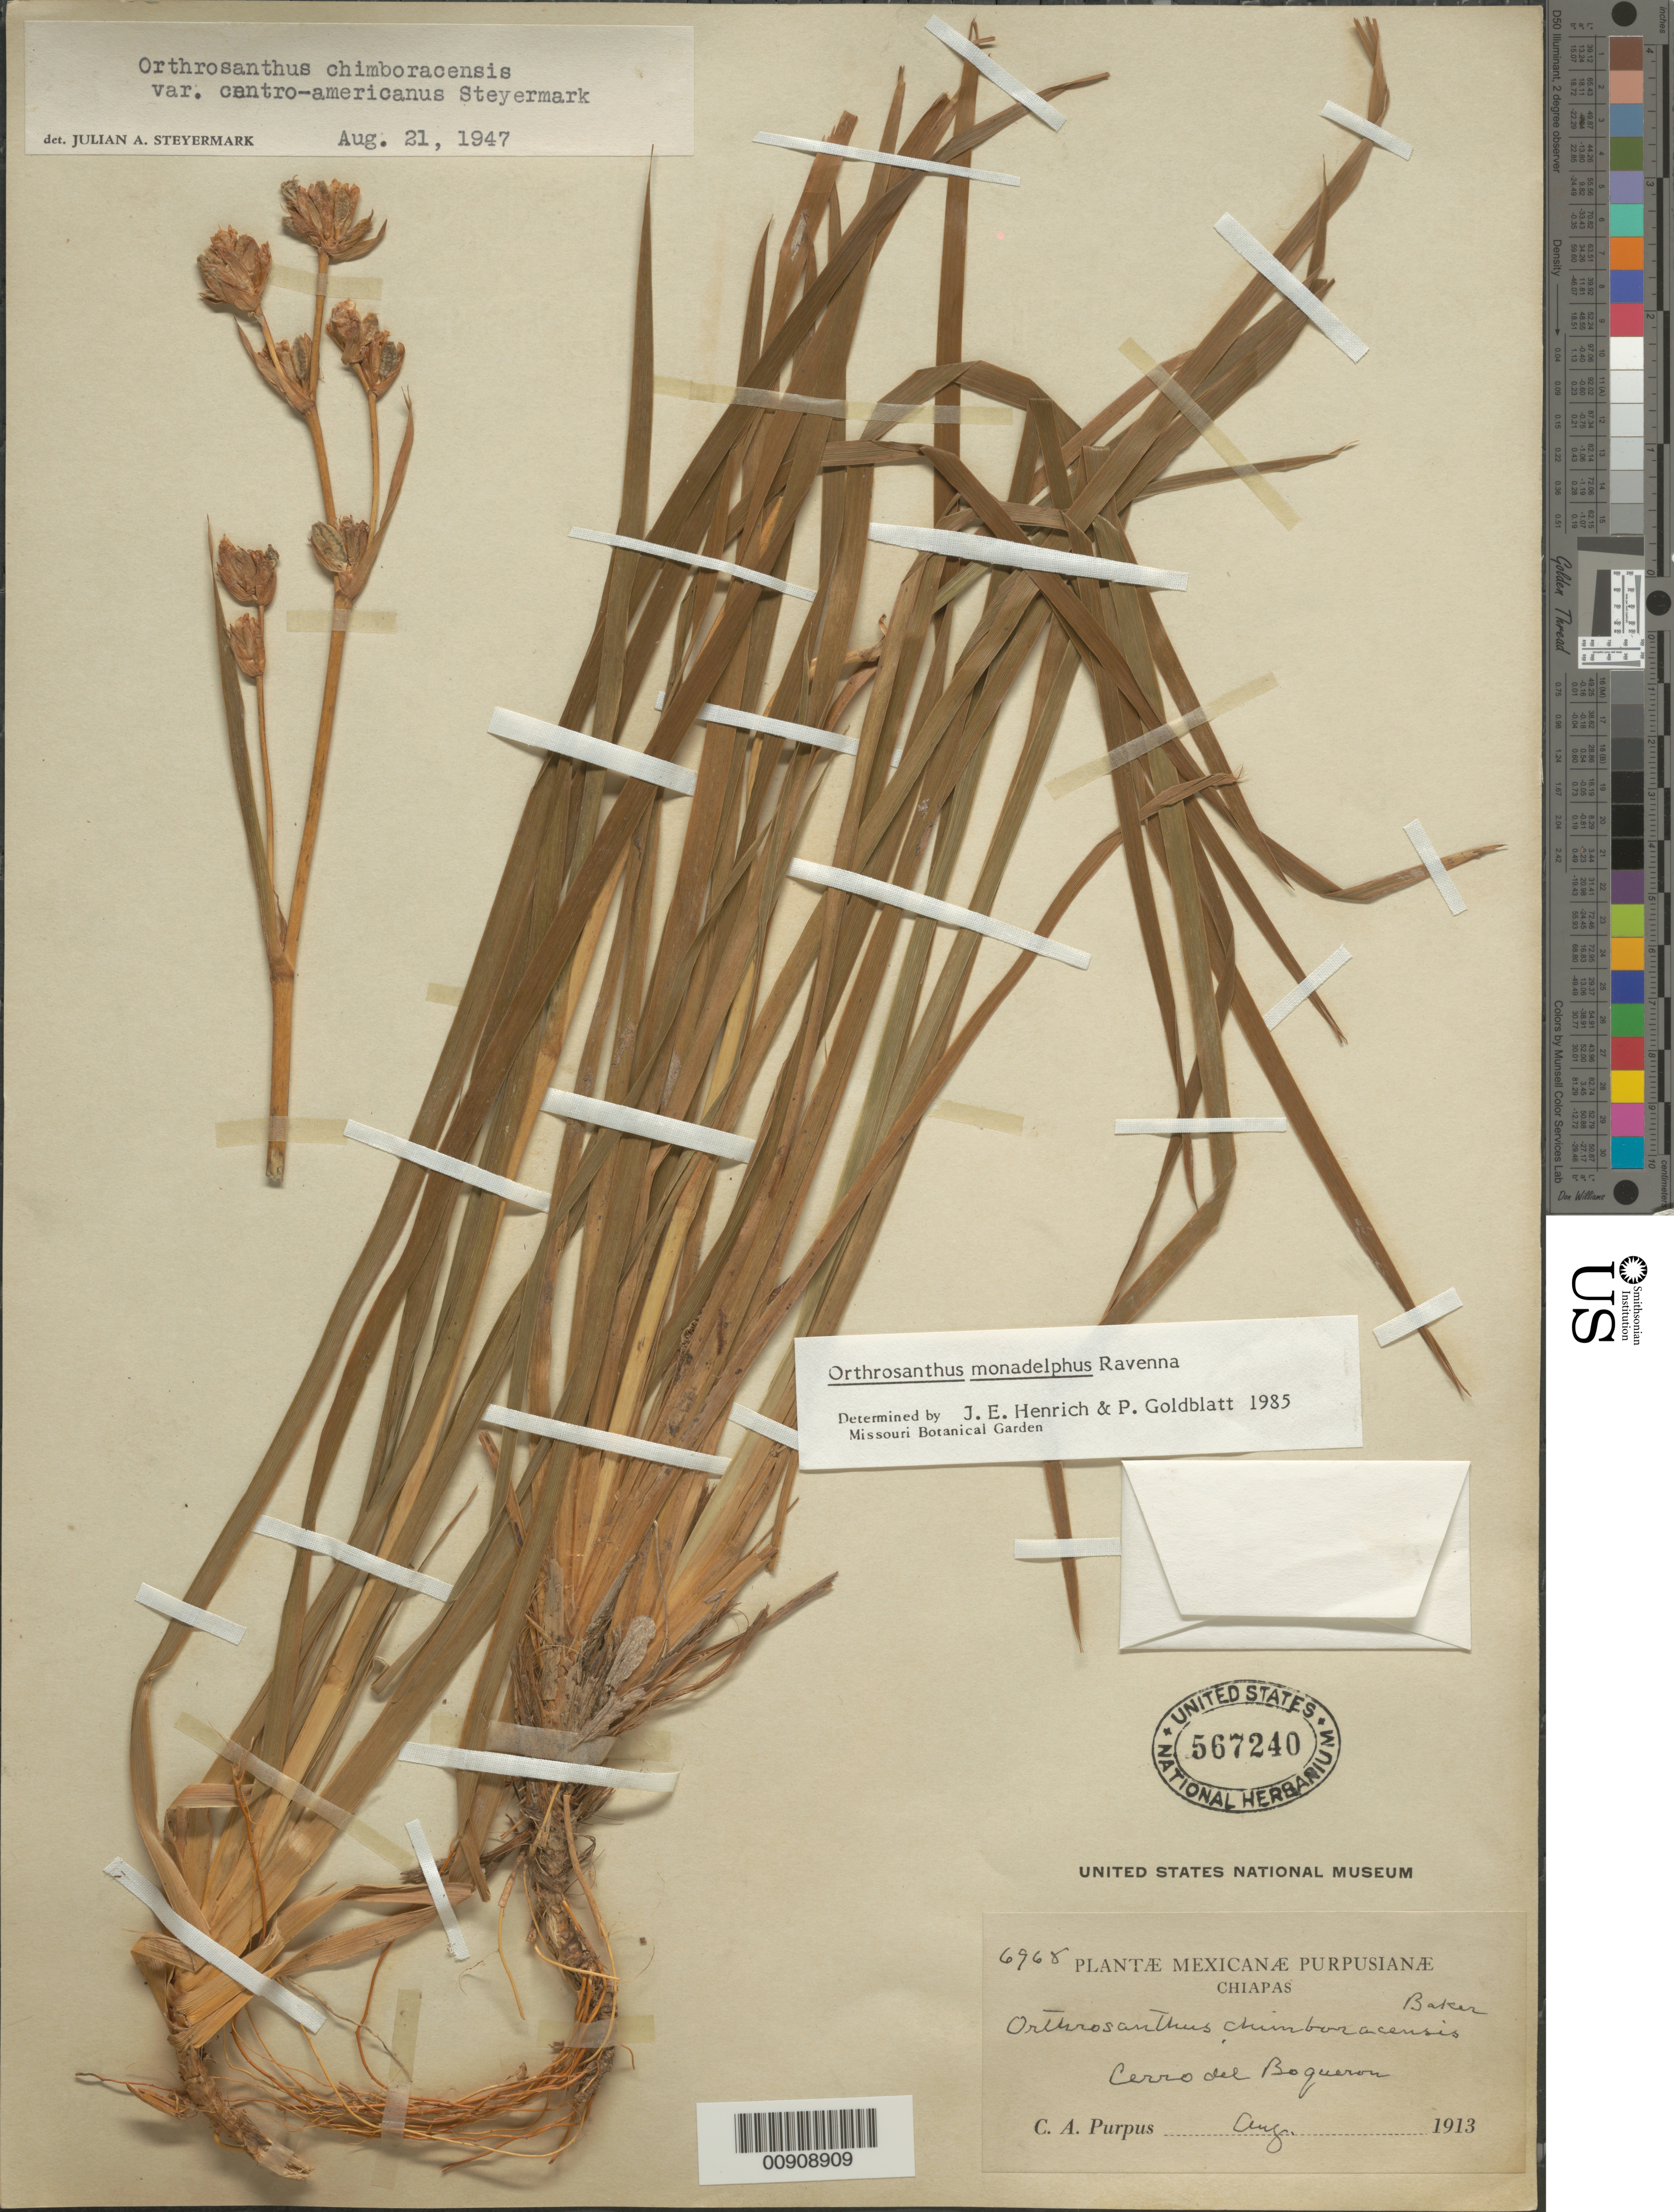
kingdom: Plantae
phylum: Tracheophyta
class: Liliopsida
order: Asparagales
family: Iridaceae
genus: Orthrosanthus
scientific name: Orthrosanthus monadelphus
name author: Ravenna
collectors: C. A. Purpus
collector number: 6968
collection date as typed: Aug 1913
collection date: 1913-08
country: Mexico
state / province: Chiapas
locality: Cerro del Boqueron.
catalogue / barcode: US 567240